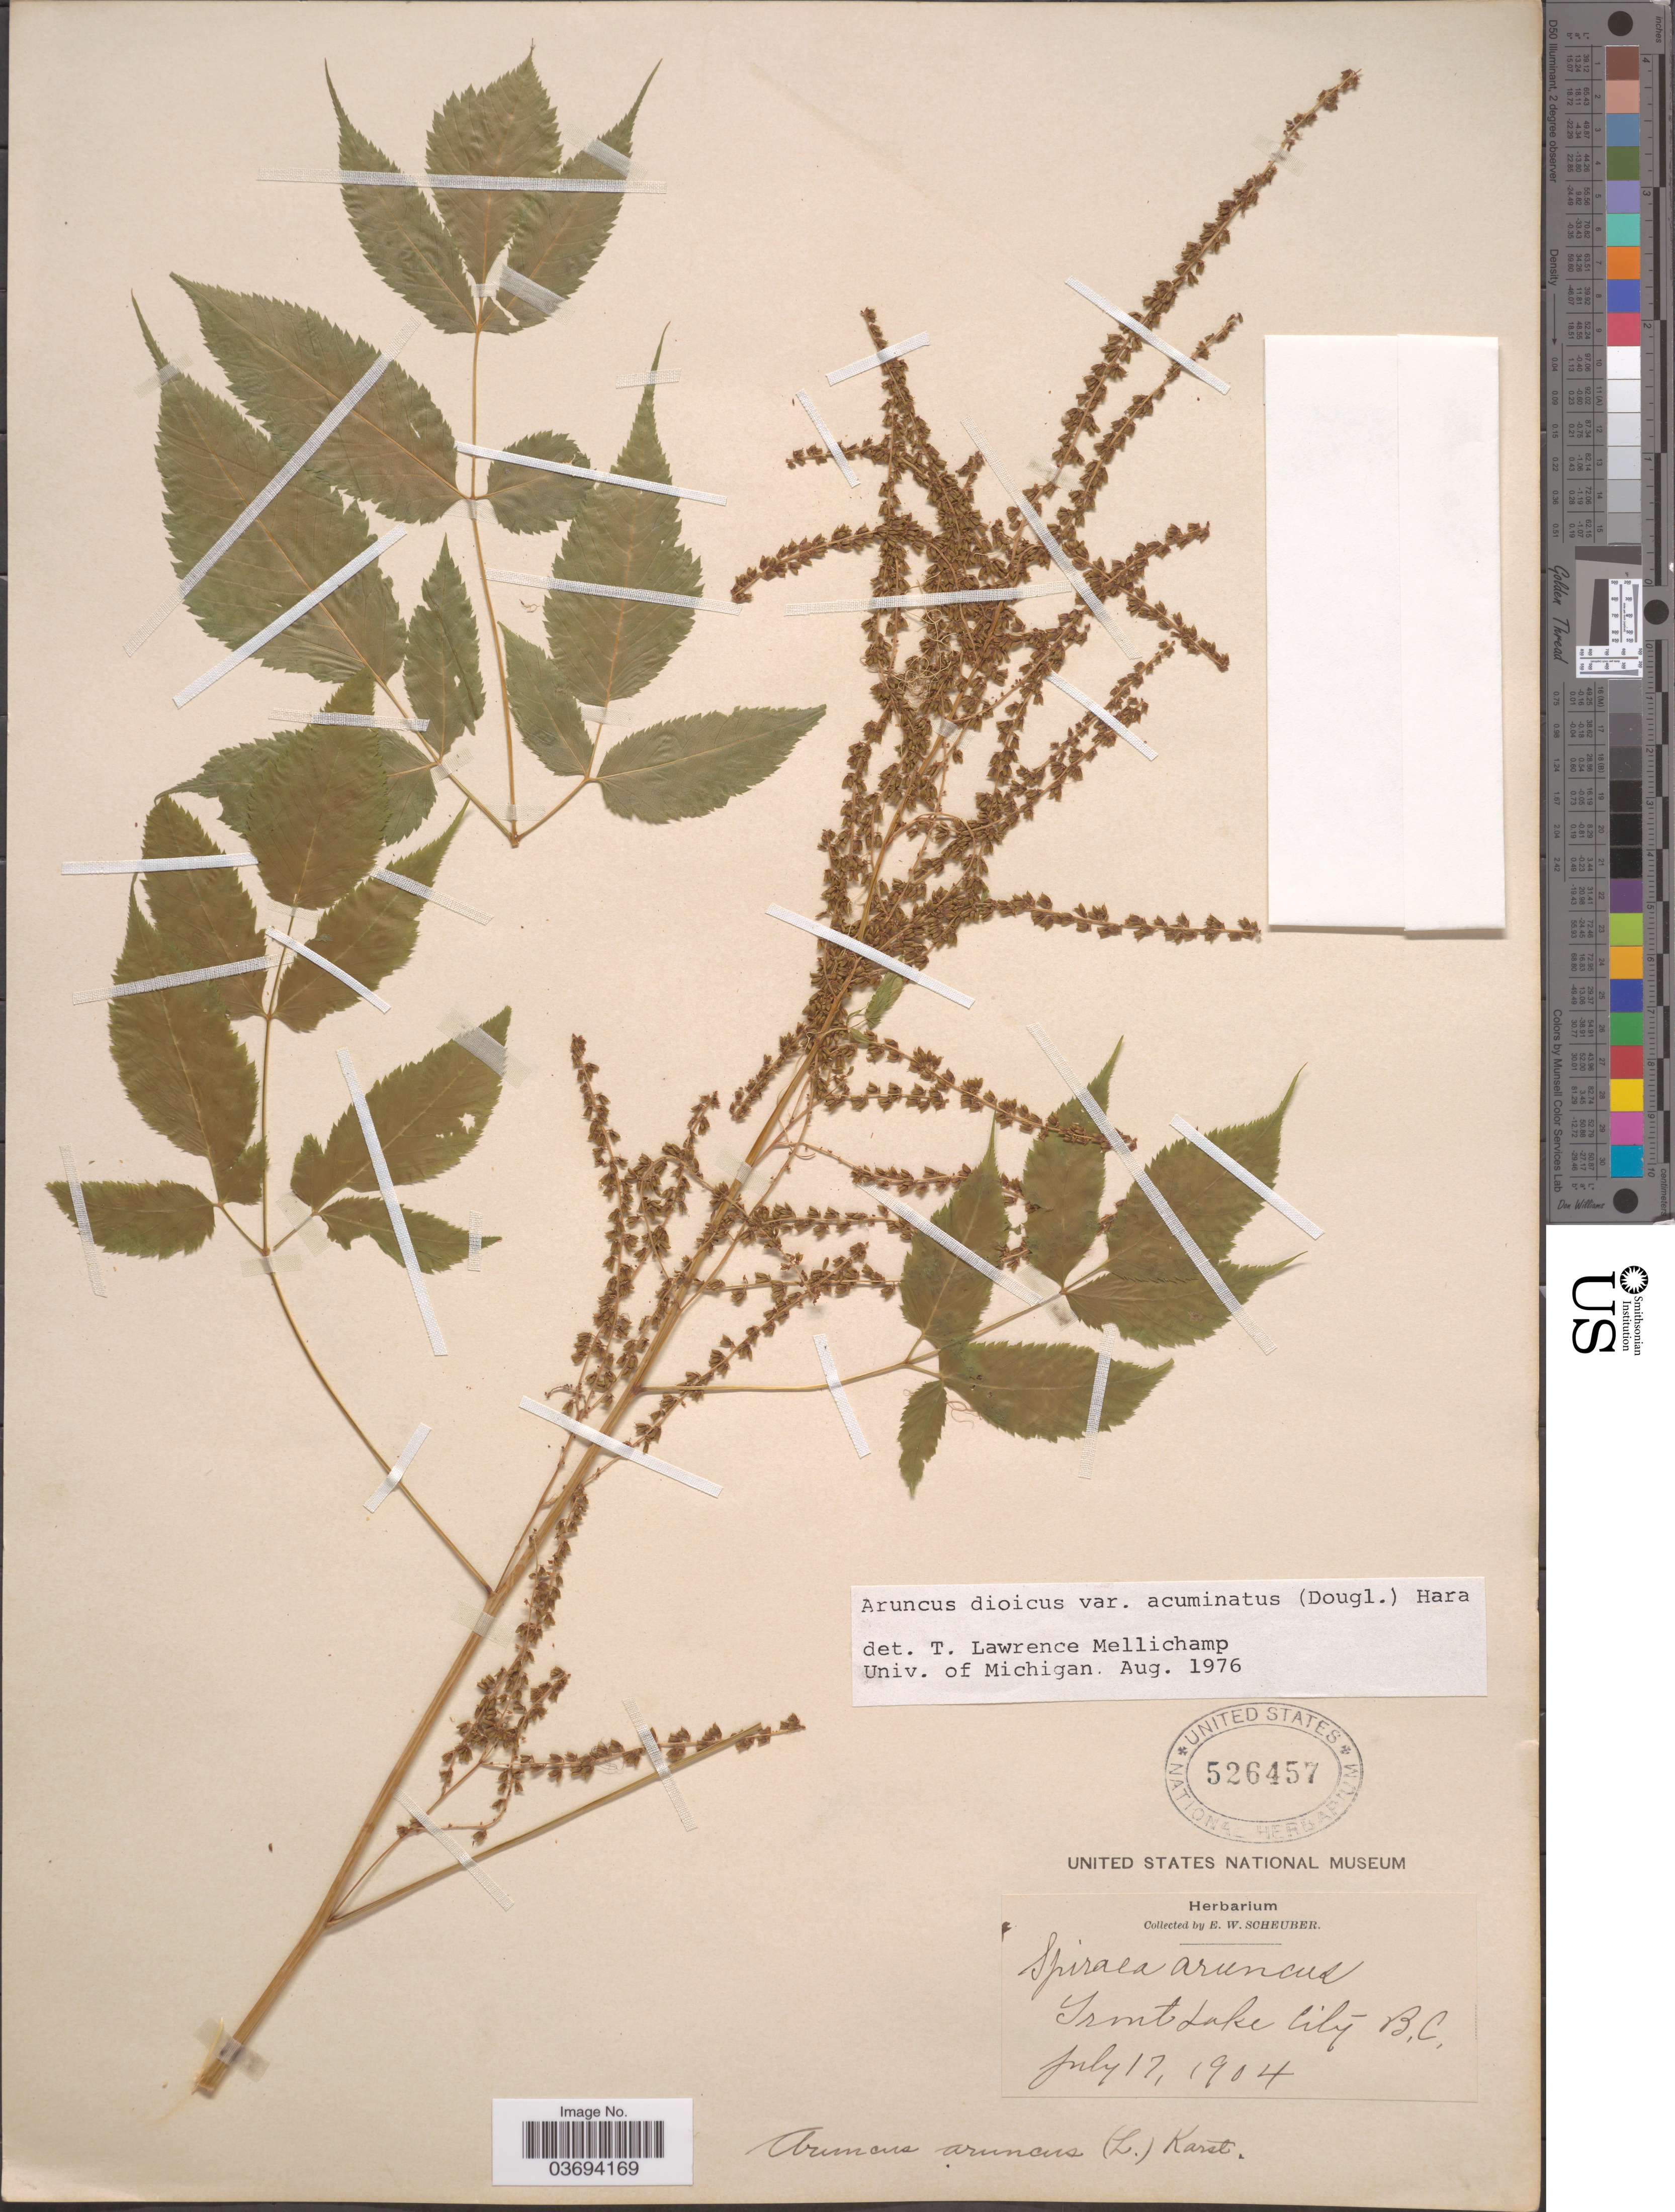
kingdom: Plantae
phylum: Tracheophyta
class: Magnoliopsida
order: Rosales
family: Rosaceae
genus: Aruncus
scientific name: Aruncus dioicus var. acuminatus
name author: (Rydb.) H. Hara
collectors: E. Scheuber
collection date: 1904-07-17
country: Canada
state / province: British Columbia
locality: Trout Lake City.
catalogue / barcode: US 526457